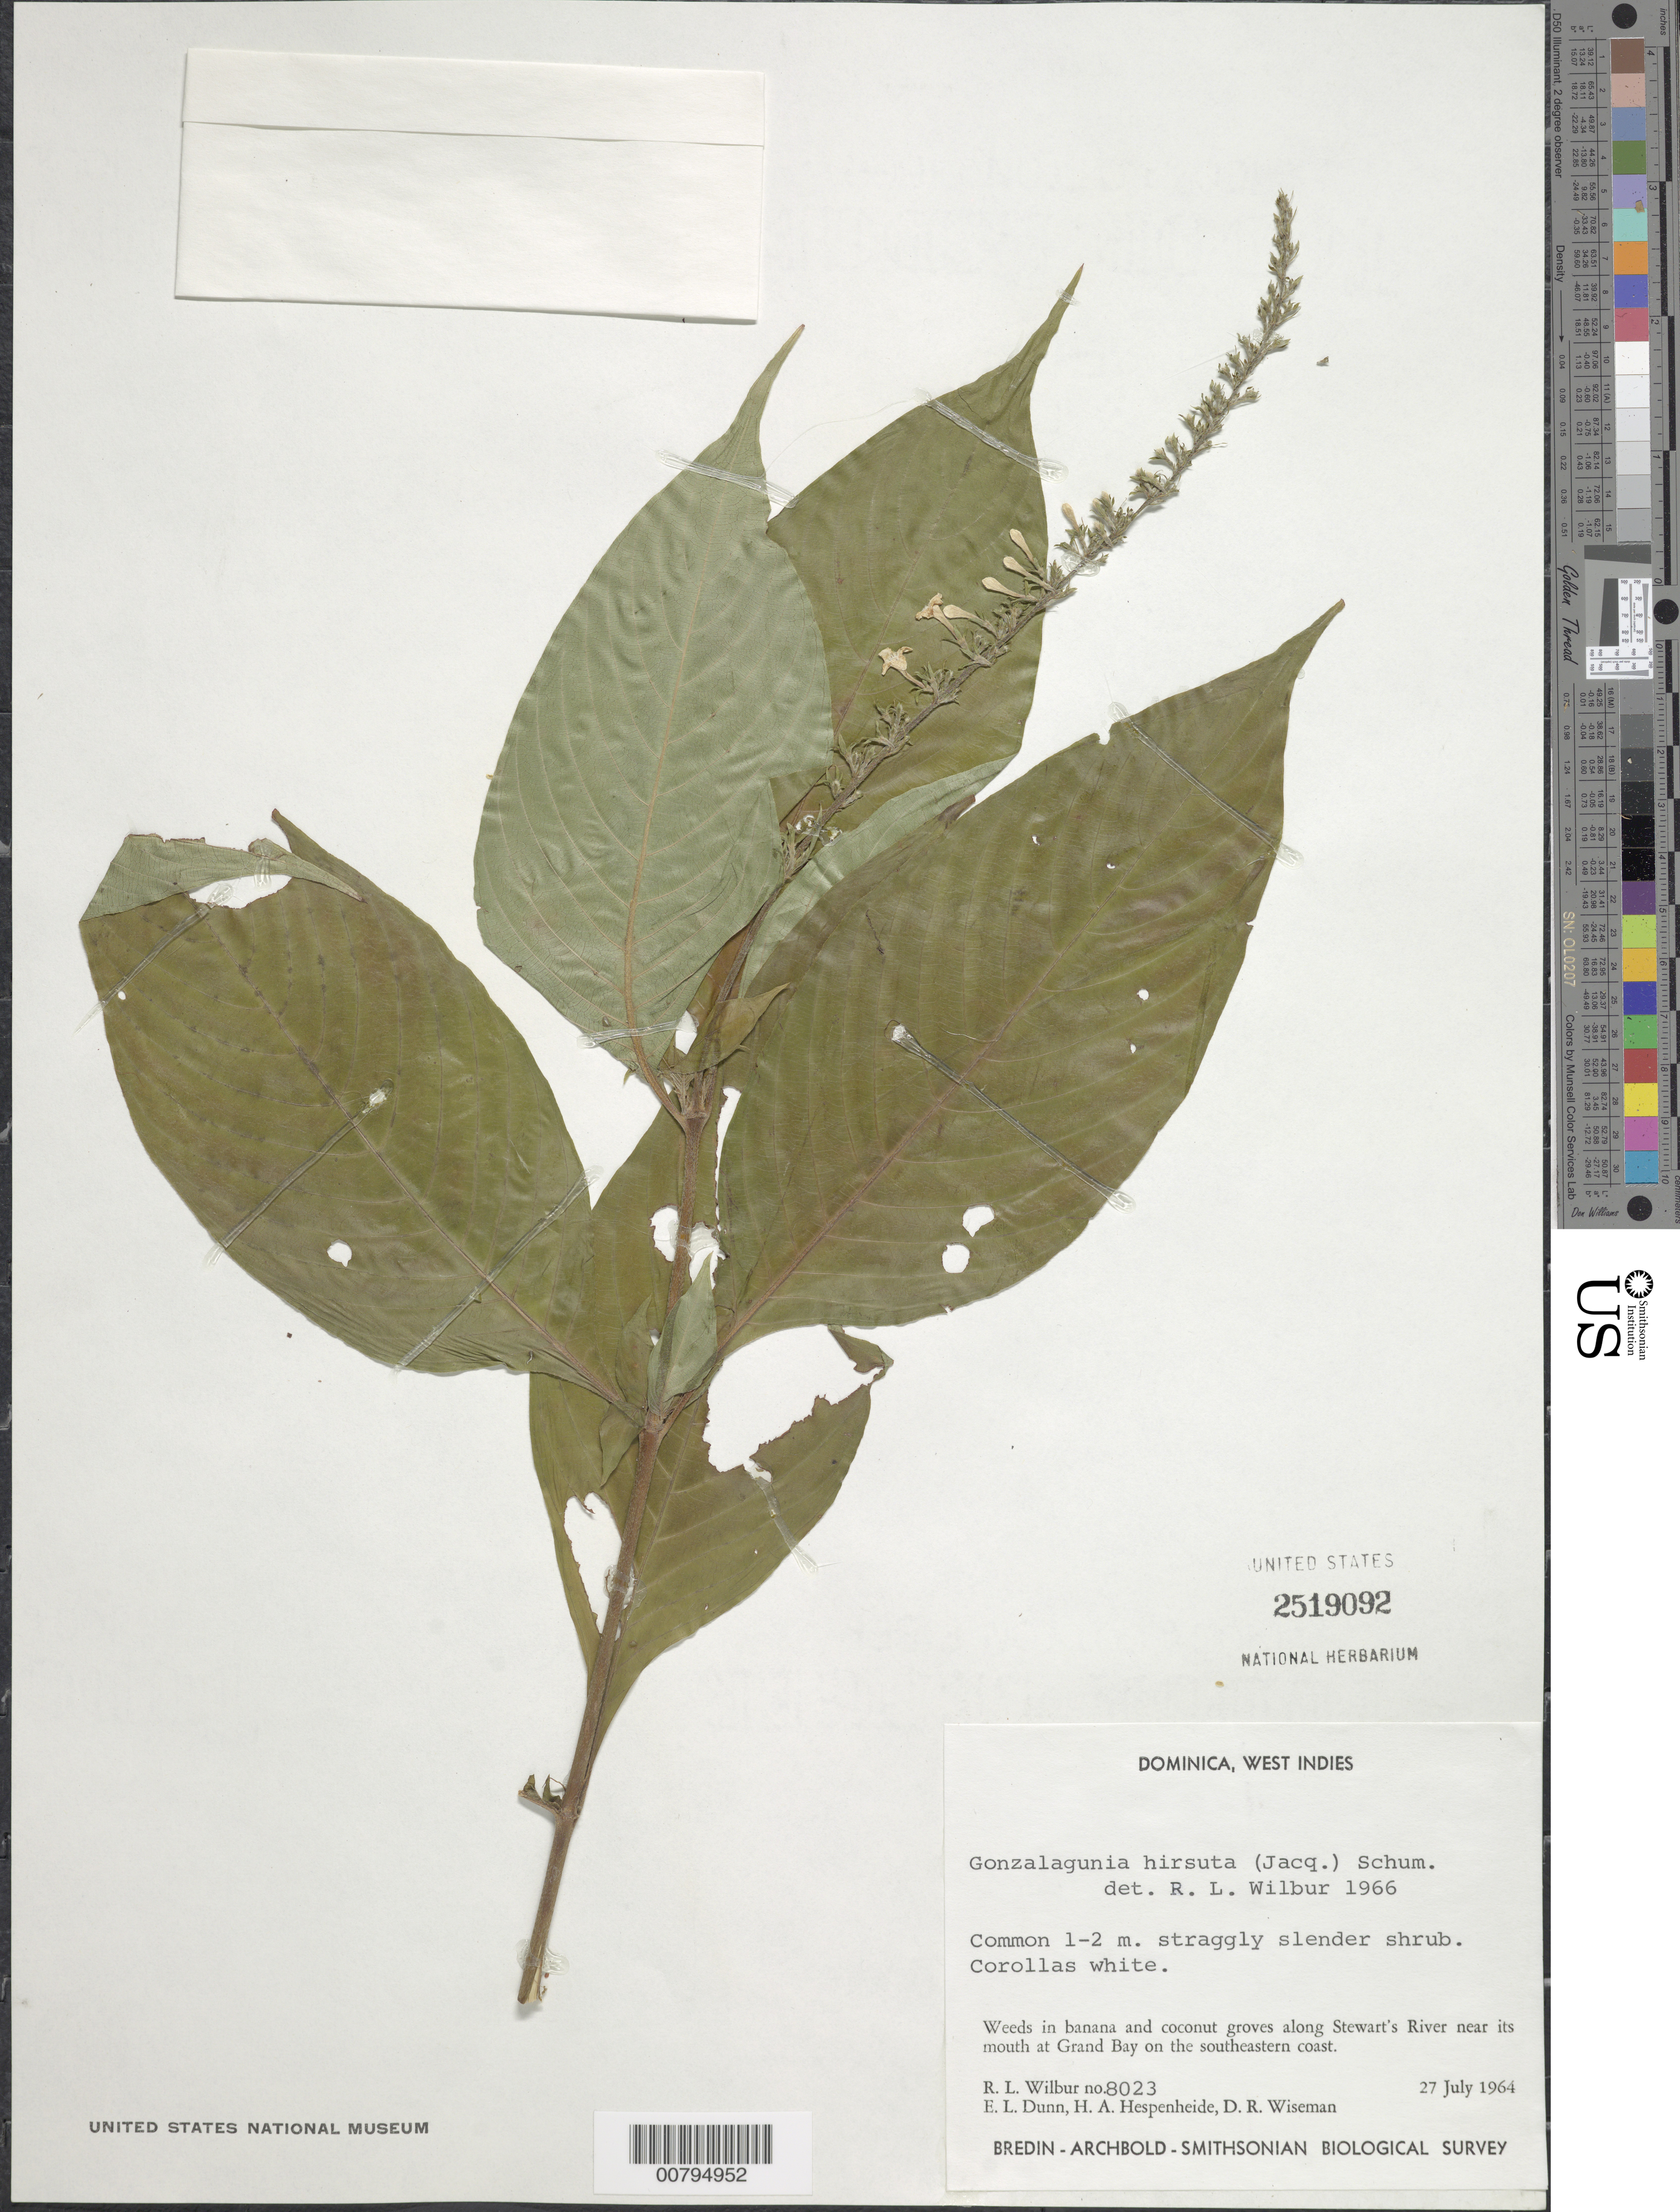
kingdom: Plantae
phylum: Tracheophyta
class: Magnoliopsida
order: Gentianales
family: Rubiaceae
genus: Gonzalagunia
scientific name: Gonzalagunia hirsuta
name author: Schum.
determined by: Wilbur, R. L.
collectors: R. L. Wilbur, E. Dunn, H. A. Hespenheide & D. R. Wiseman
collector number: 8023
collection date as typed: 27 Jul 1964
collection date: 1964-07-27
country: Dominica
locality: Banana and coconut groves along Stewart's River near its mouth at Grand Bay, on southeastern coast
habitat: Weeds on banana and coconut groves along river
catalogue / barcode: US 2519092